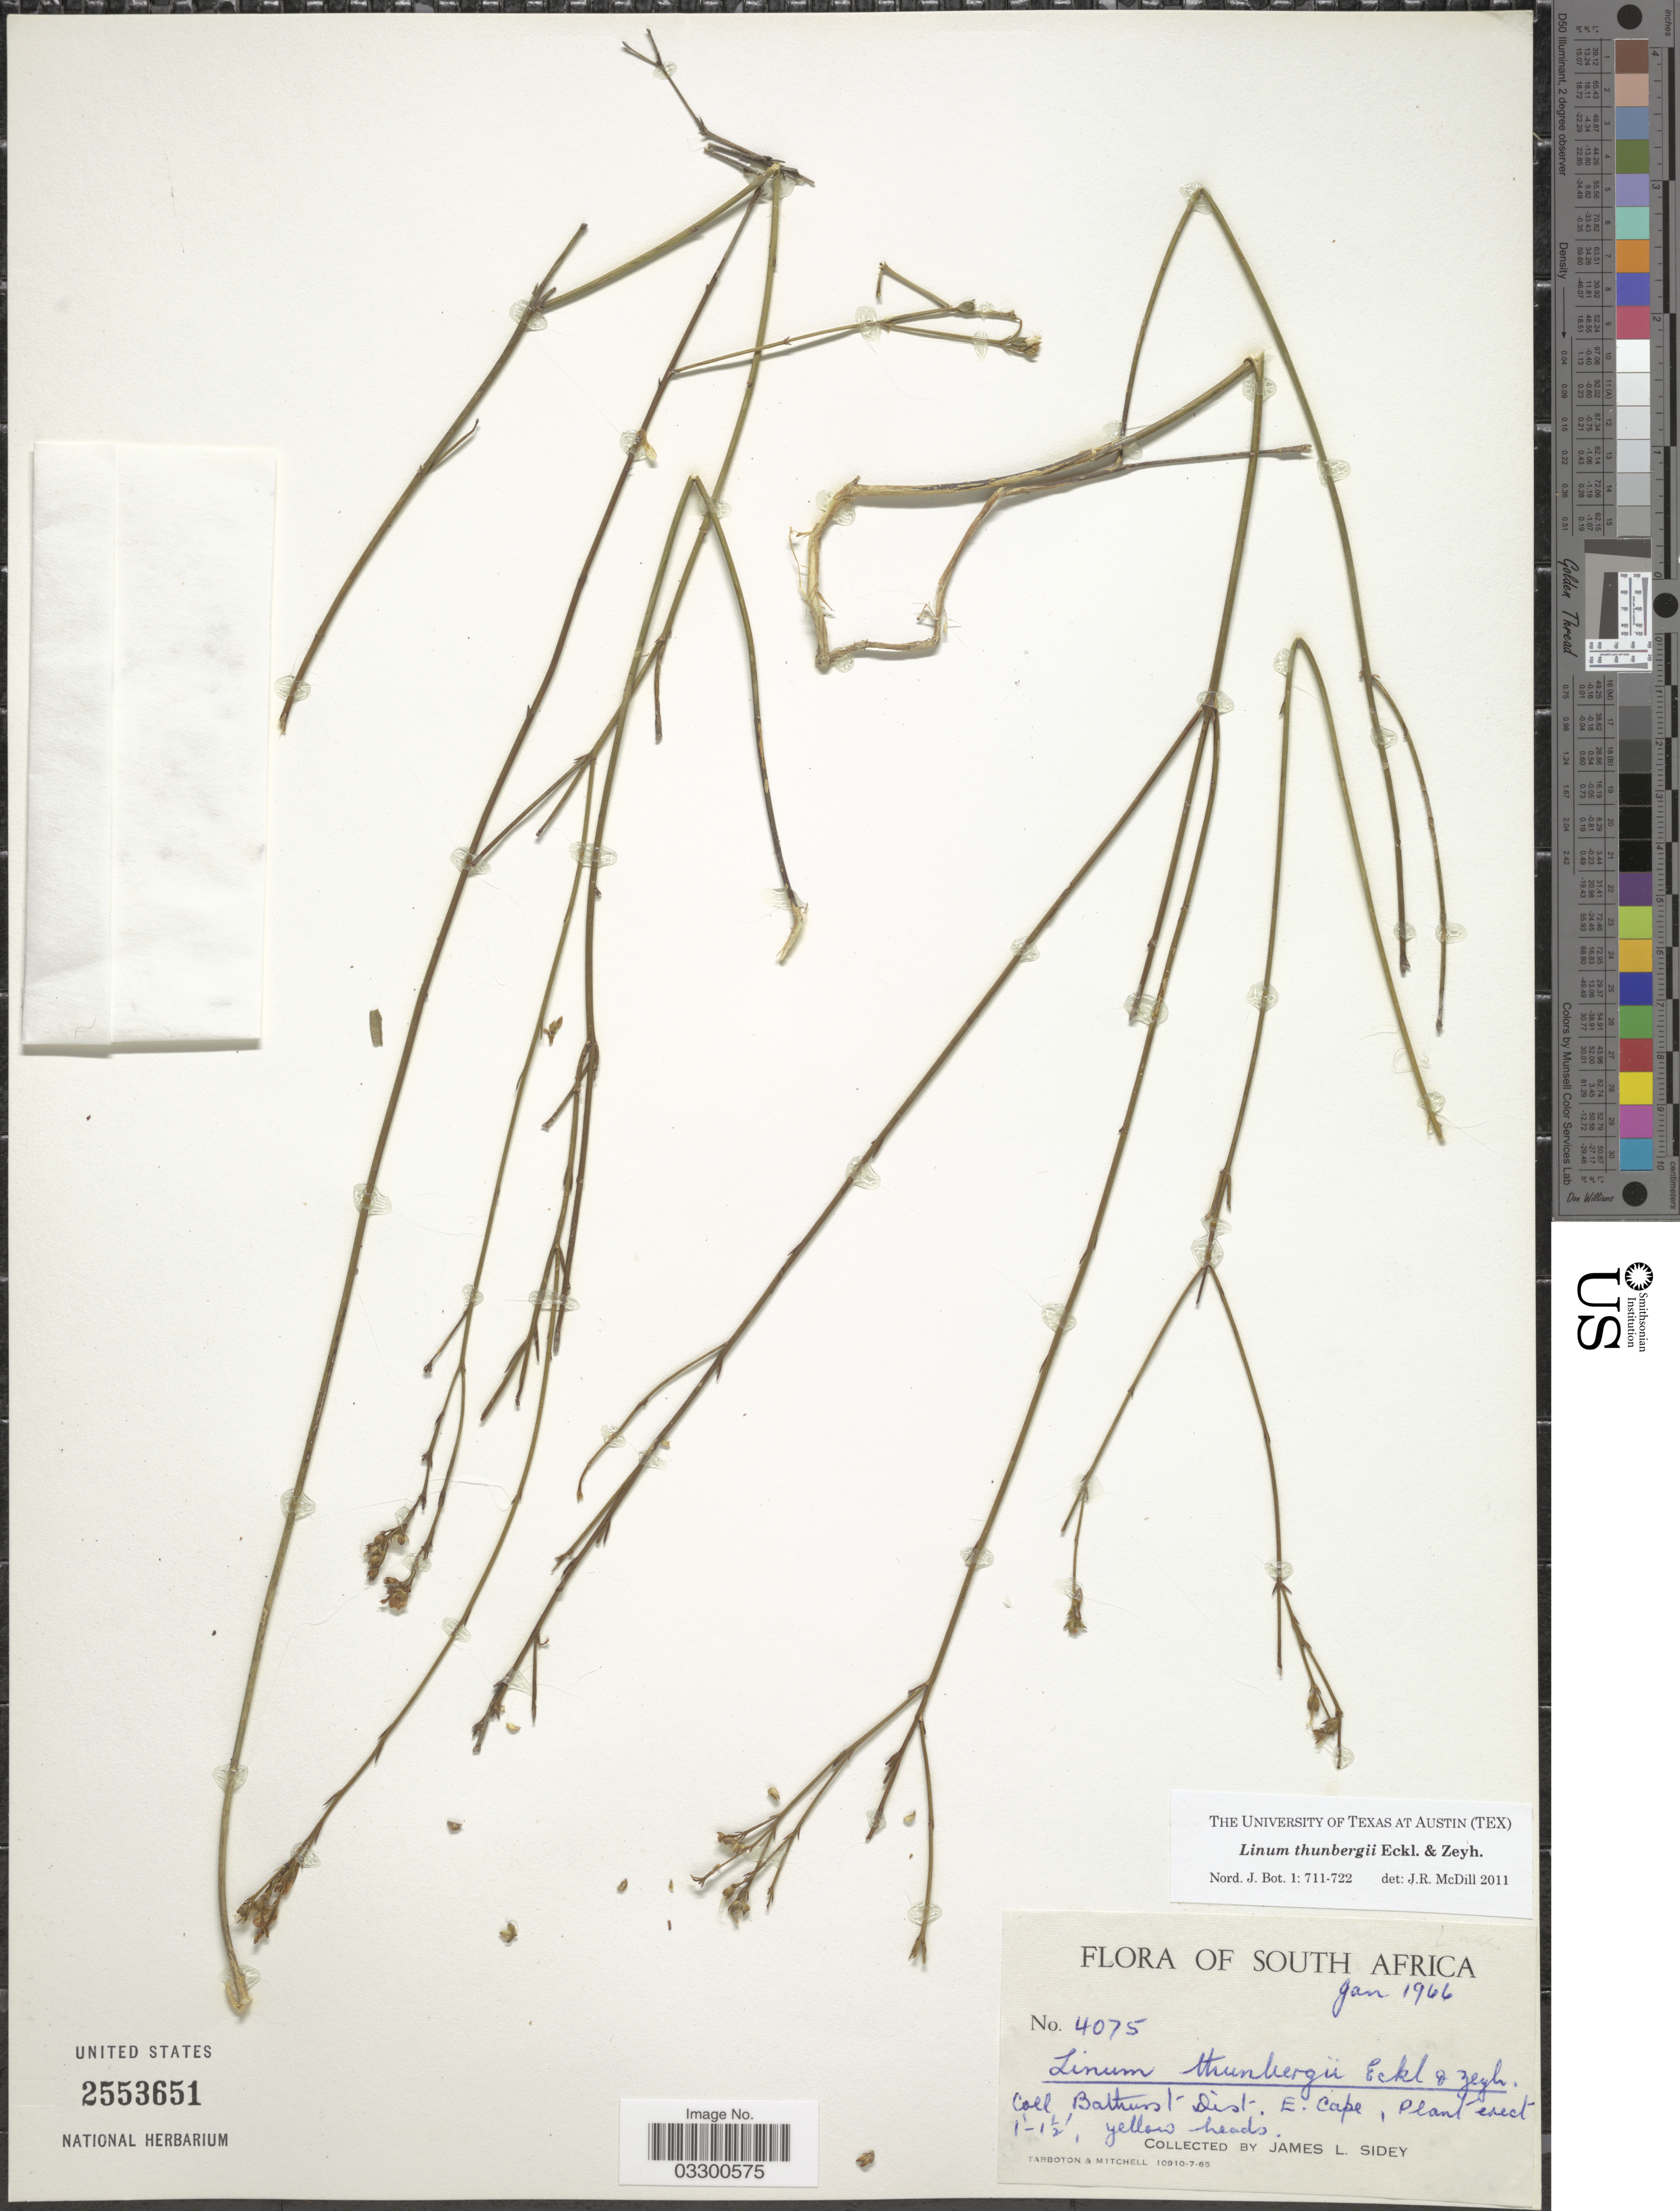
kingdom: Plantae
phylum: Tracheophyta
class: Magnoliopsida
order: Malpighiales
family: Linaceae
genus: Linum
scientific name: Linum thunbergii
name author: Eckl. & Zeyh.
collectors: J. L. Sidey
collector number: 4075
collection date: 1966-01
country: South Africa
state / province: Eastern Cape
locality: Bathurst Dist., E. Cape.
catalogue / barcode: US 2553651